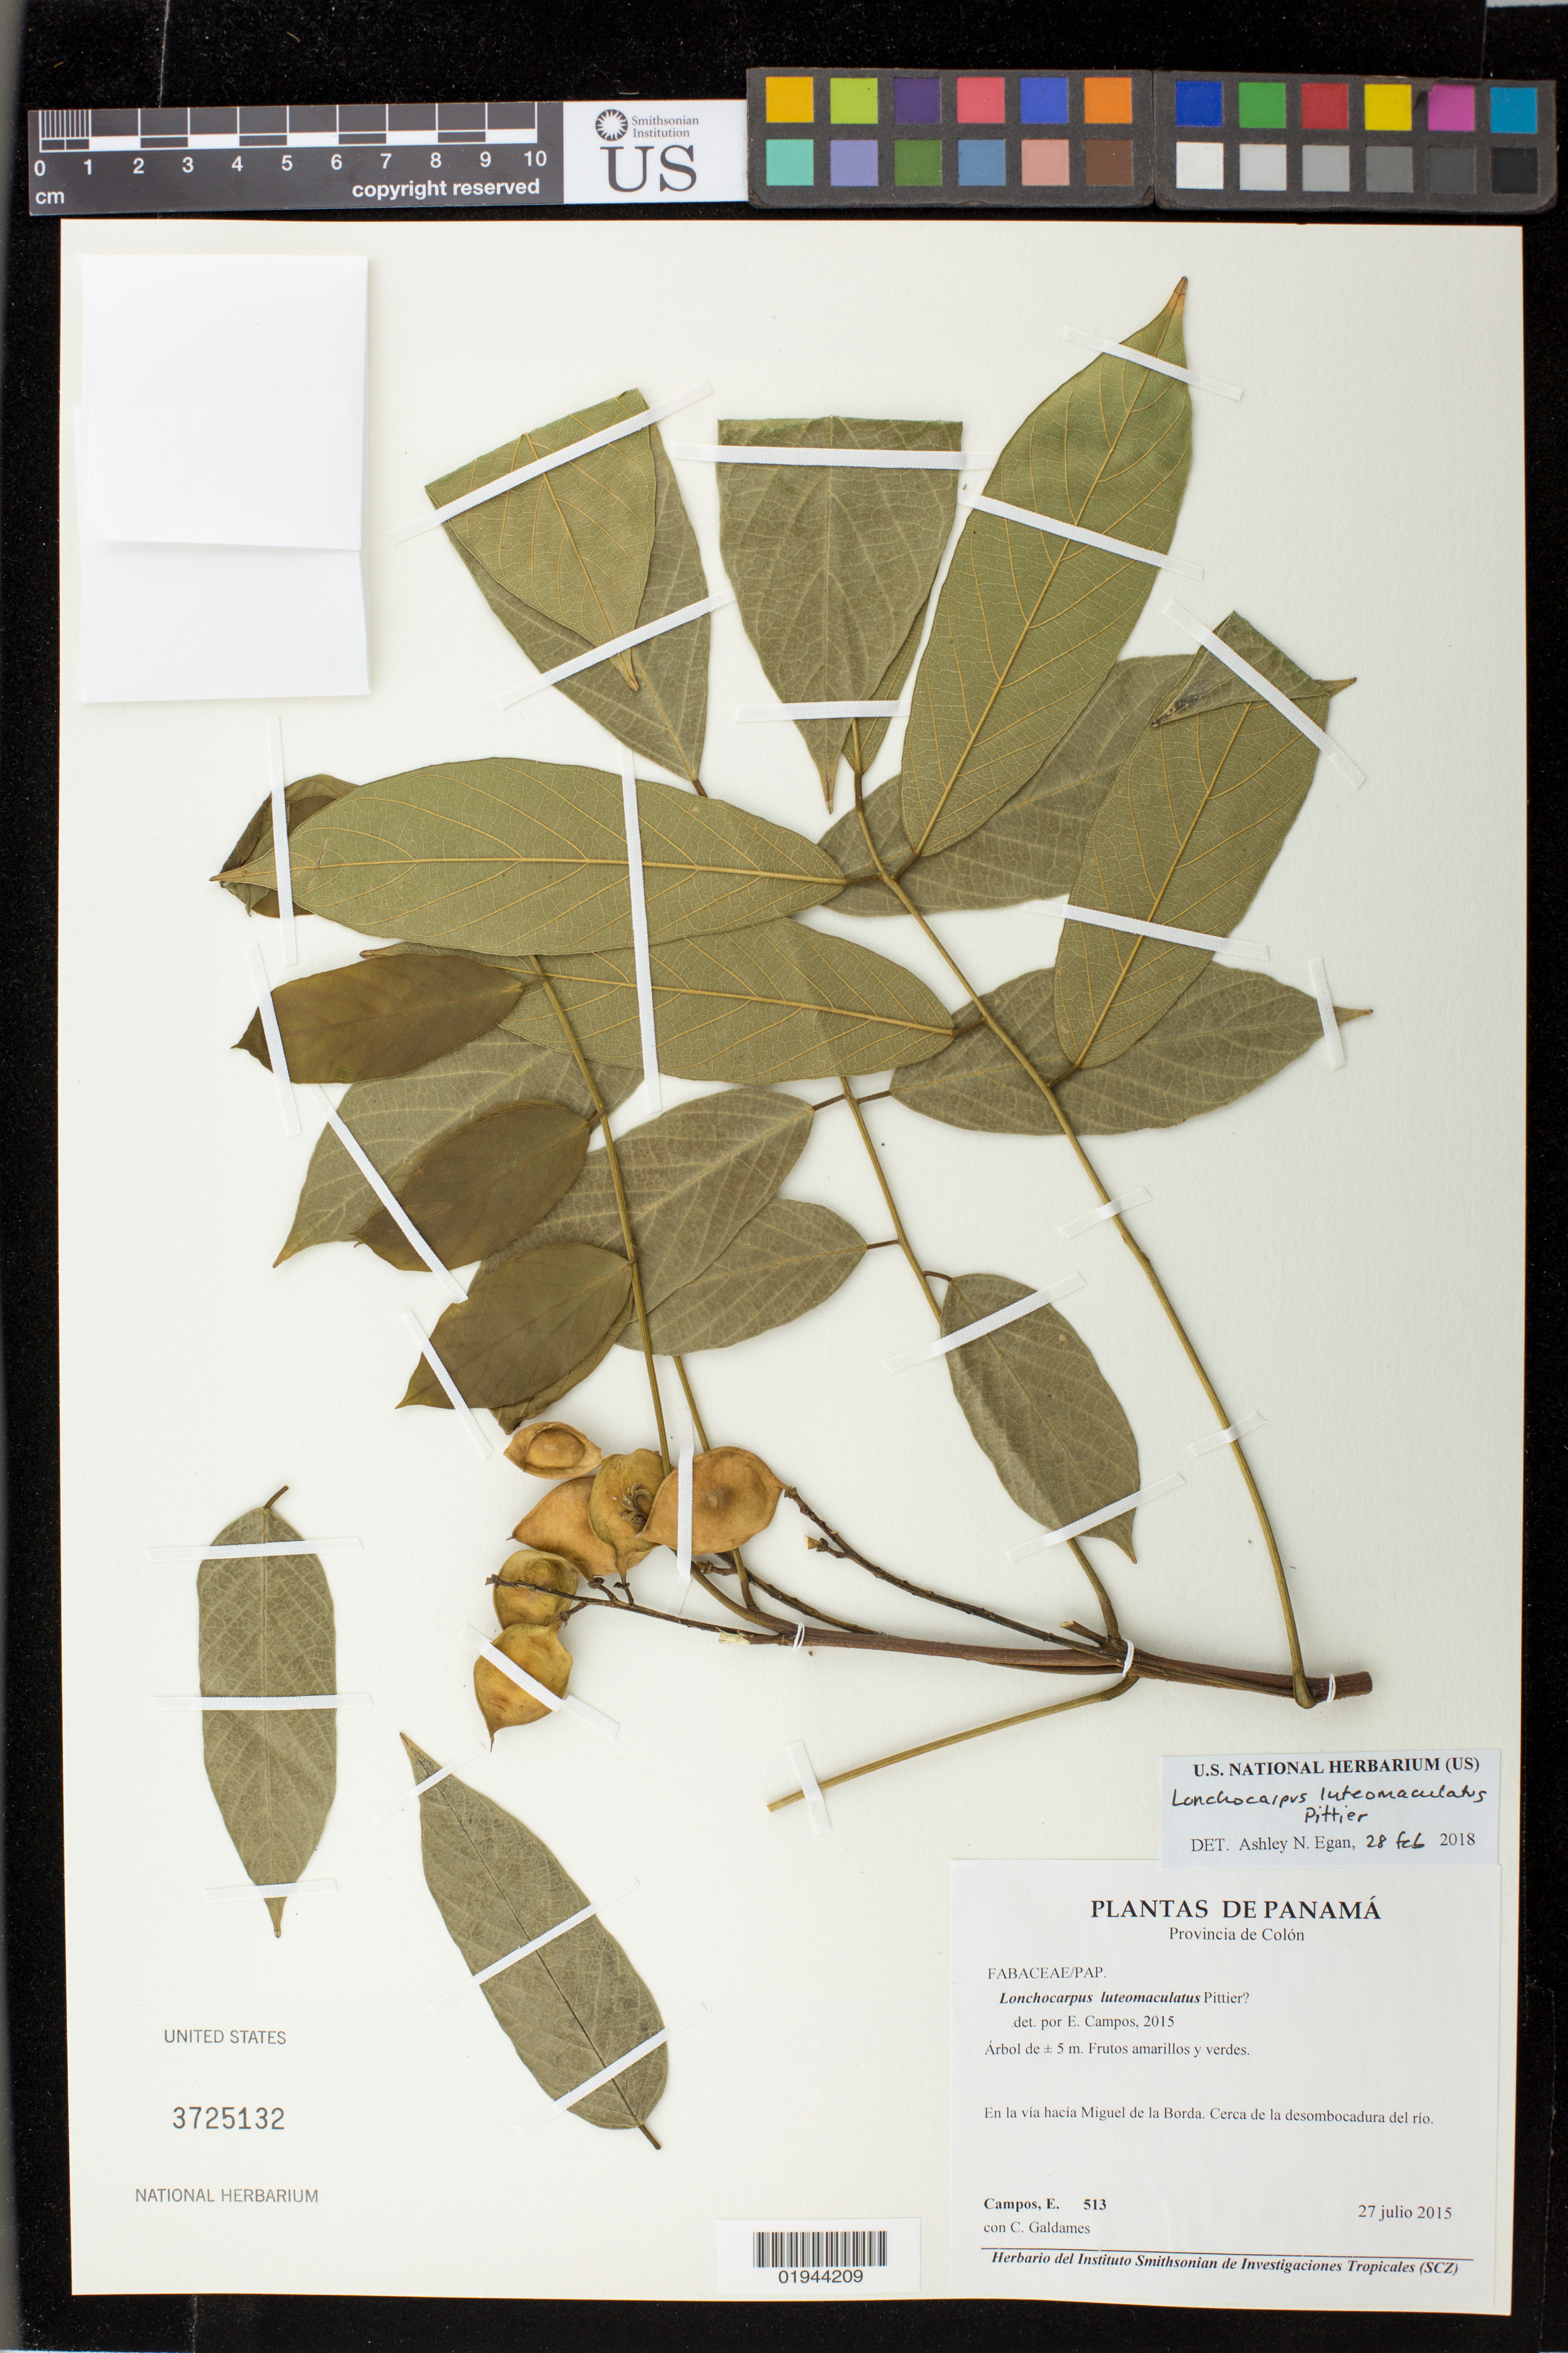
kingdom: Plantae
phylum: Tracheophyta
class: Magnoliopsida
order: Fabales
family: Fabaceae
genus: Lonchocarpus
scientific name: Lonchocarpus luteomaculatus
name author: Pittier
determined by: Campos, E.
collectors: E. Campos & C. Galdames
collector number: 513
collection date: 2015-07-27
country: Panama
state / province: Colón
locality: En la via hacia Miguel de la Borda. Cerca de la desombocadura del rio.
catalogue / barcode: US 3725132